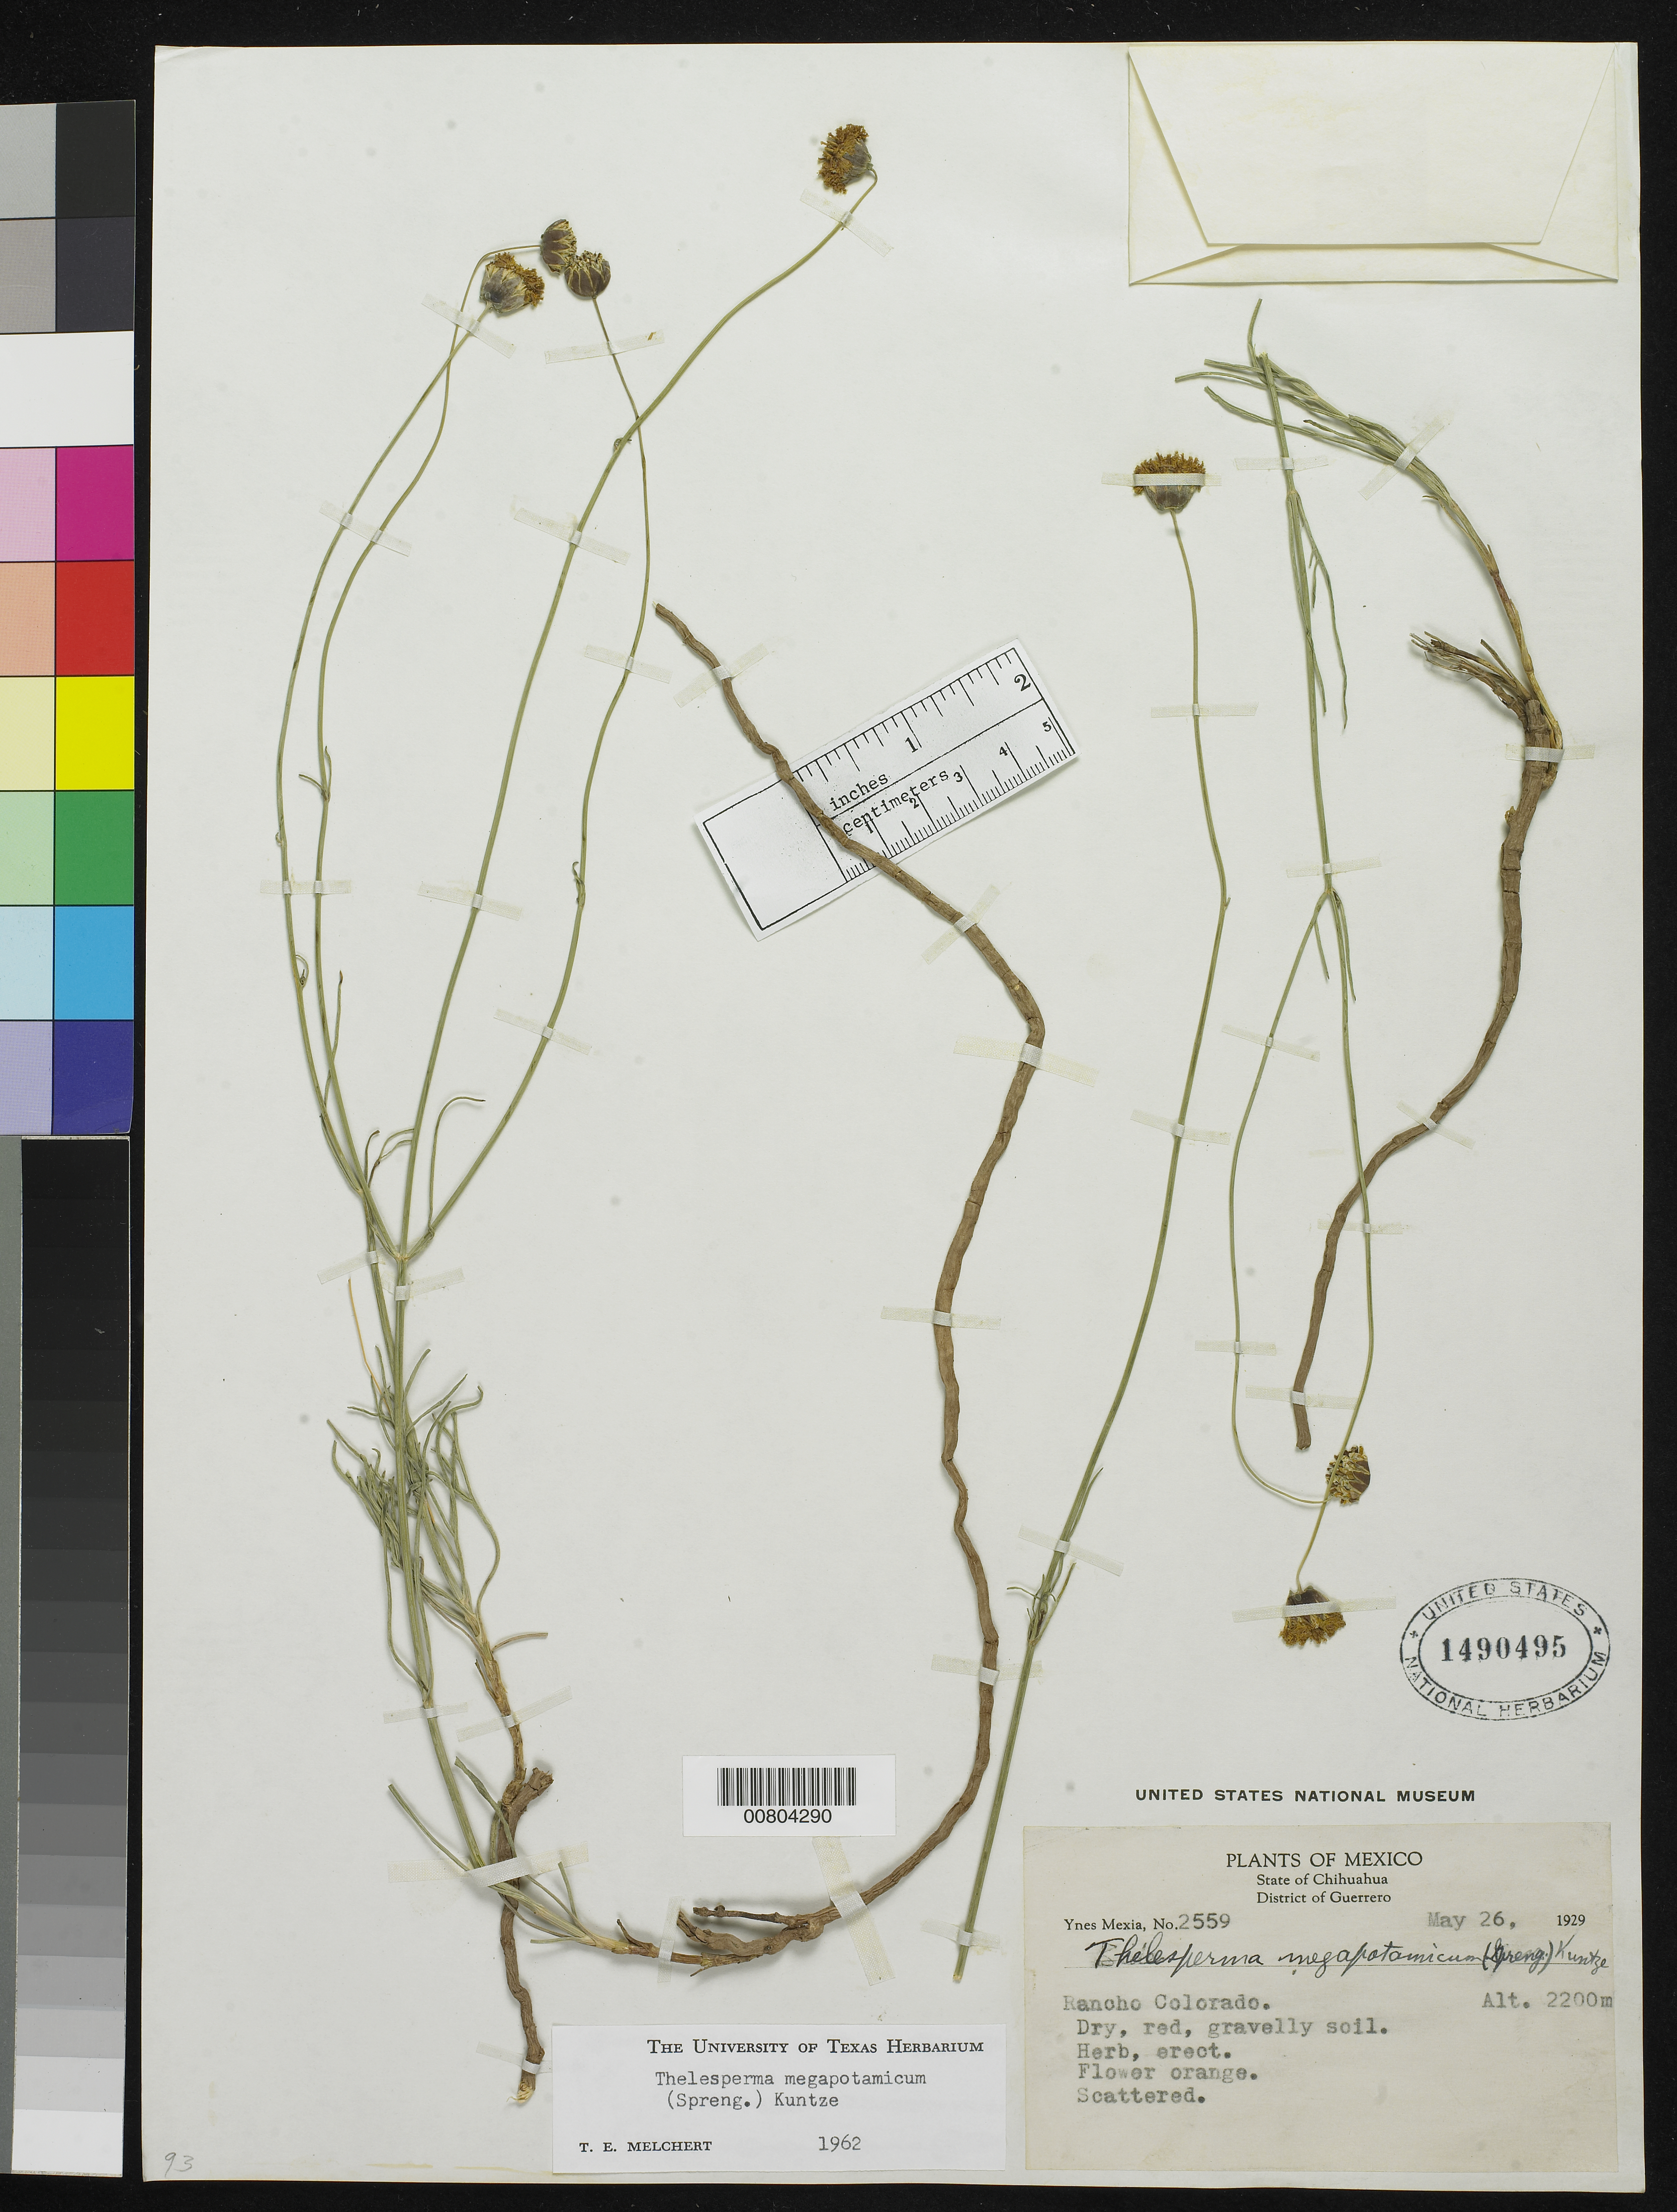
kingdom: Plantae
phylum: Tracheophyta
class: Magnoliopsida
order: Asterales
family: Asteraceae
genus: Thelesperma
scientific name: Thelesperma megapotamicum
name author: (Spreng.) Herter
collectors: Y. Mexia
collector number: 2559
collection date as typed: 26 May 1929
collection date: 1929-05-26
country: Mexico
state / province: Chihuahua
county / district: Guerrero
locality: Rancho Colorado, District of Guerrero, Chihuahua.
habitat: Dry, red, gravelly soil.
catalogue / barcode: US 1490495